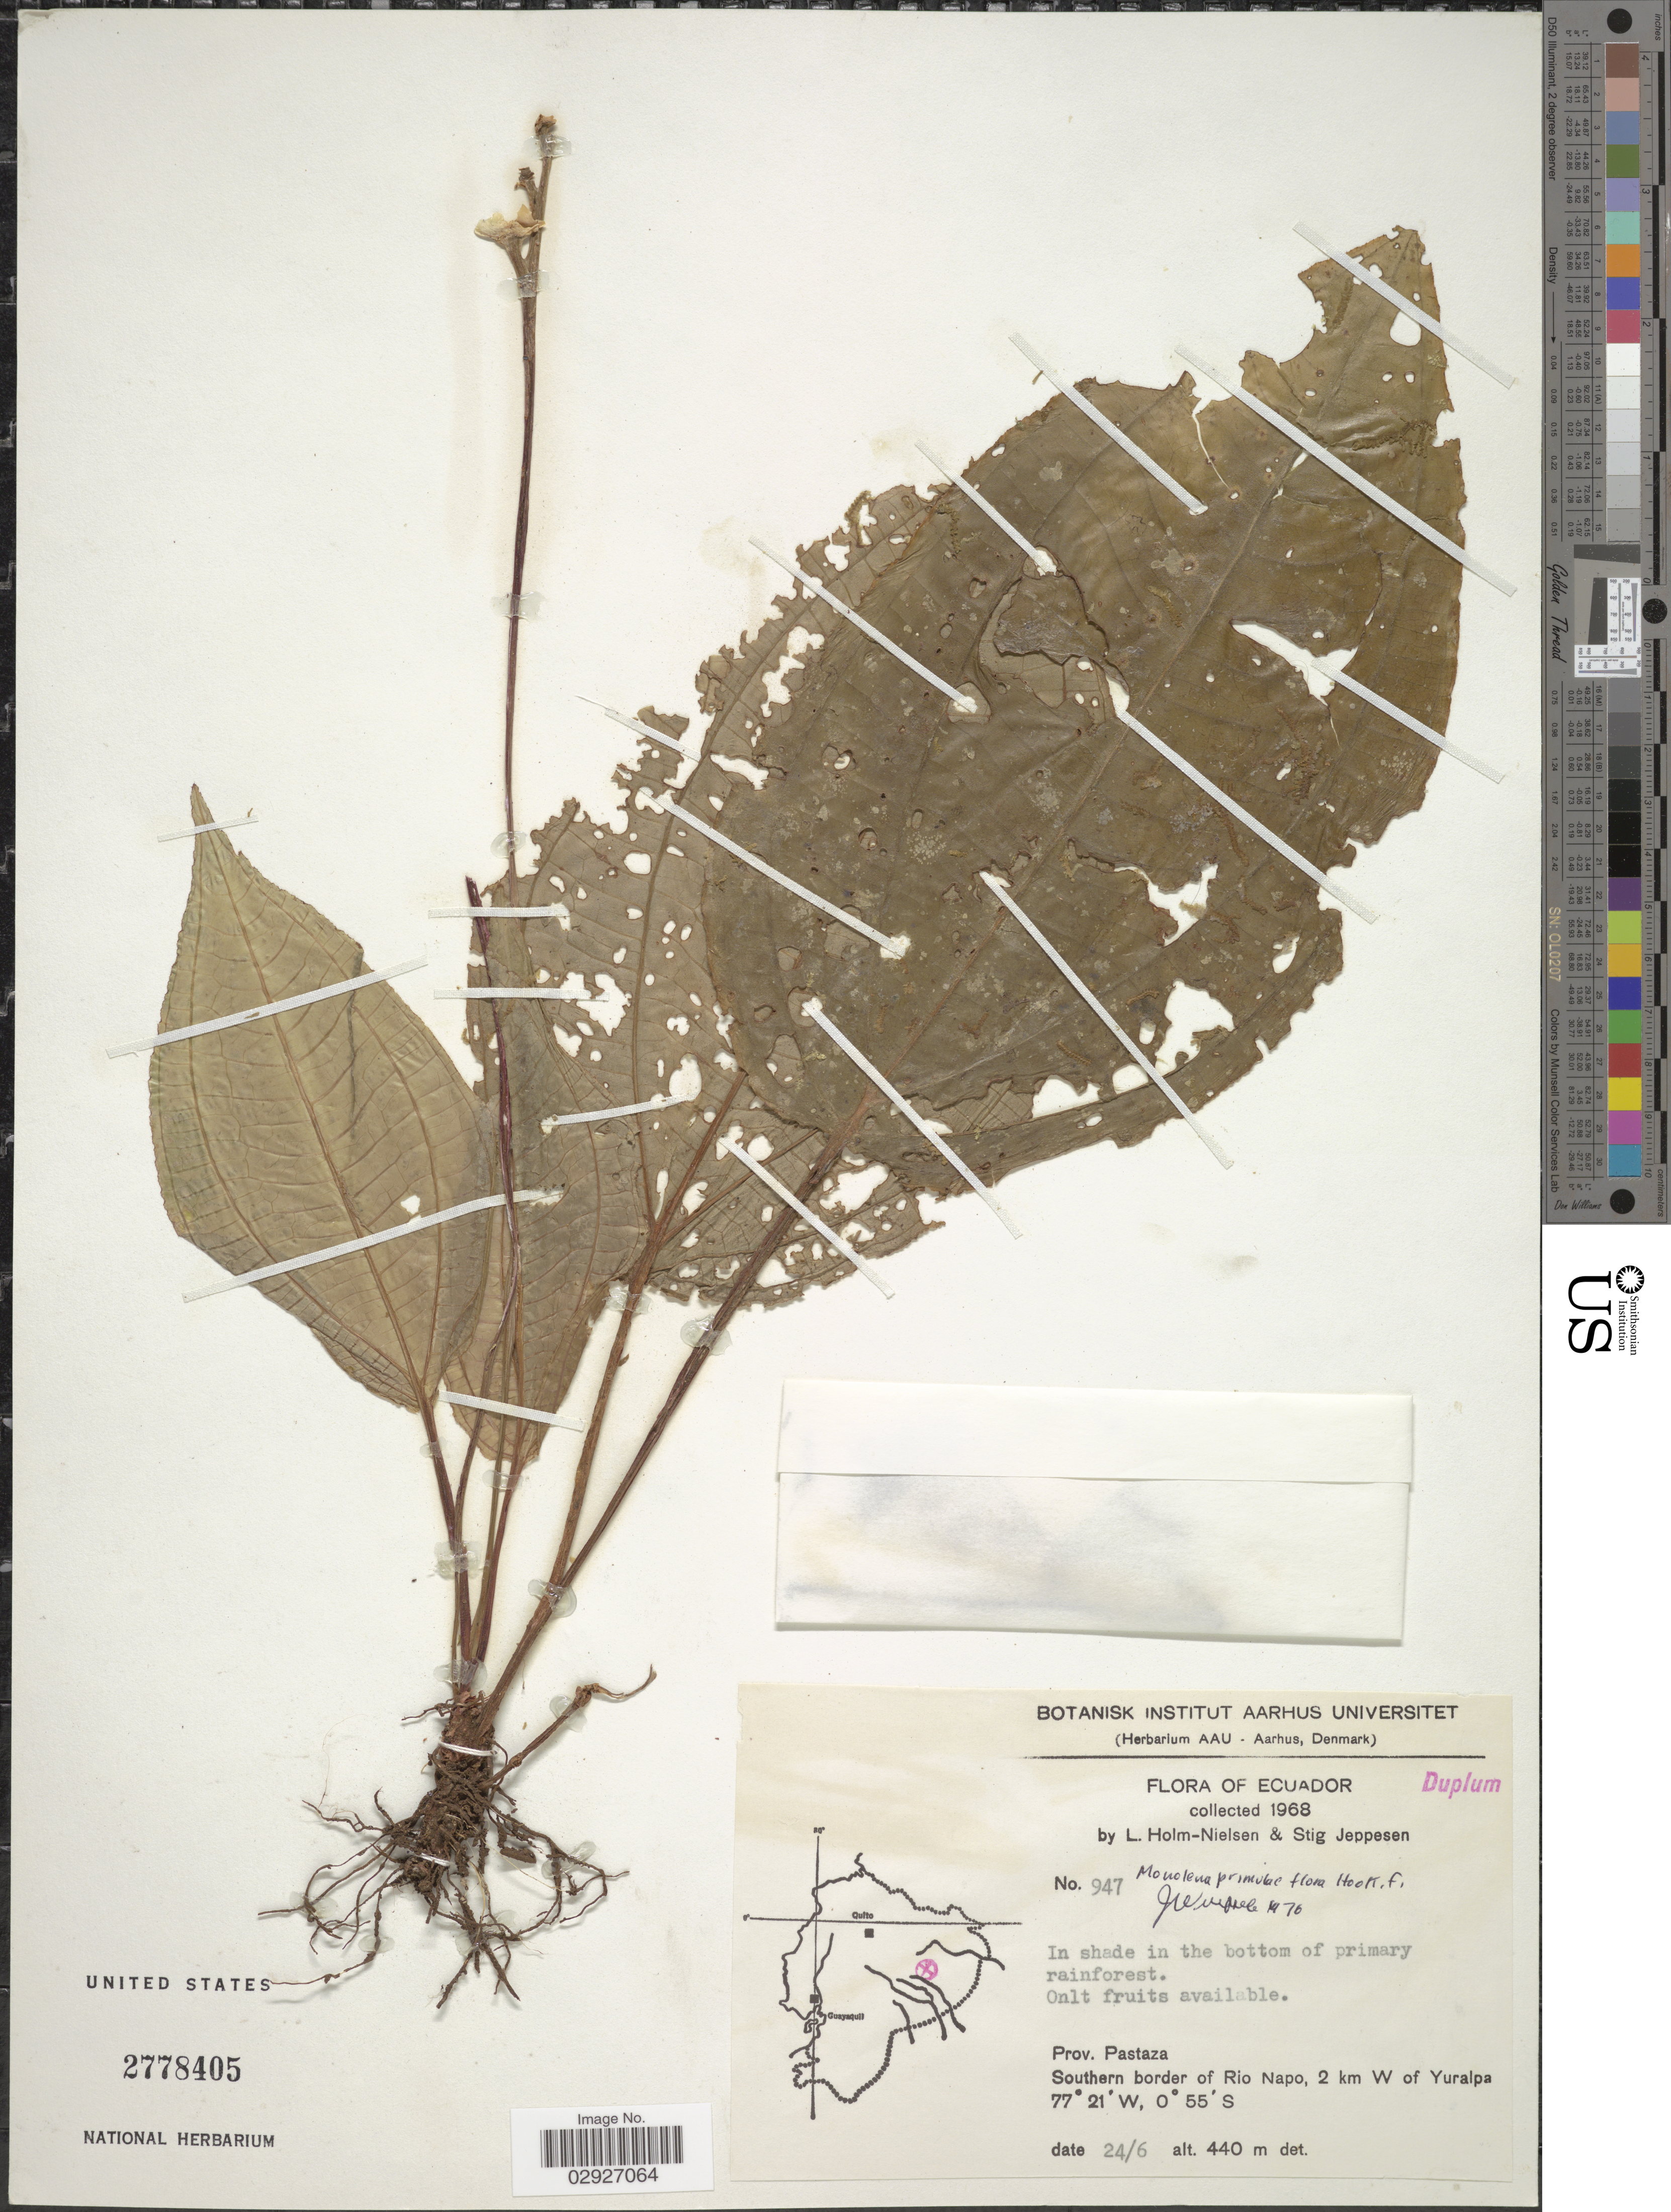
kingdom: Plantae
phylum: Tracheophyta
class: Magnoliopsida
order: Myrtales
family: Melastomataceae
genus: Monolena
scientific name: Monolena primuliflora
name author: Hook. f.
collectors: L. Holm-Nielsen & S. Jeppesen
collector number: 947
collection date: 1968-06-24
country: Ecuador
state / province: Pastaza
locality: Southern border of Rio Napo, 2 km W of Yuralpa.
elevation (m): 440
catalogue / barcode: US 2778405